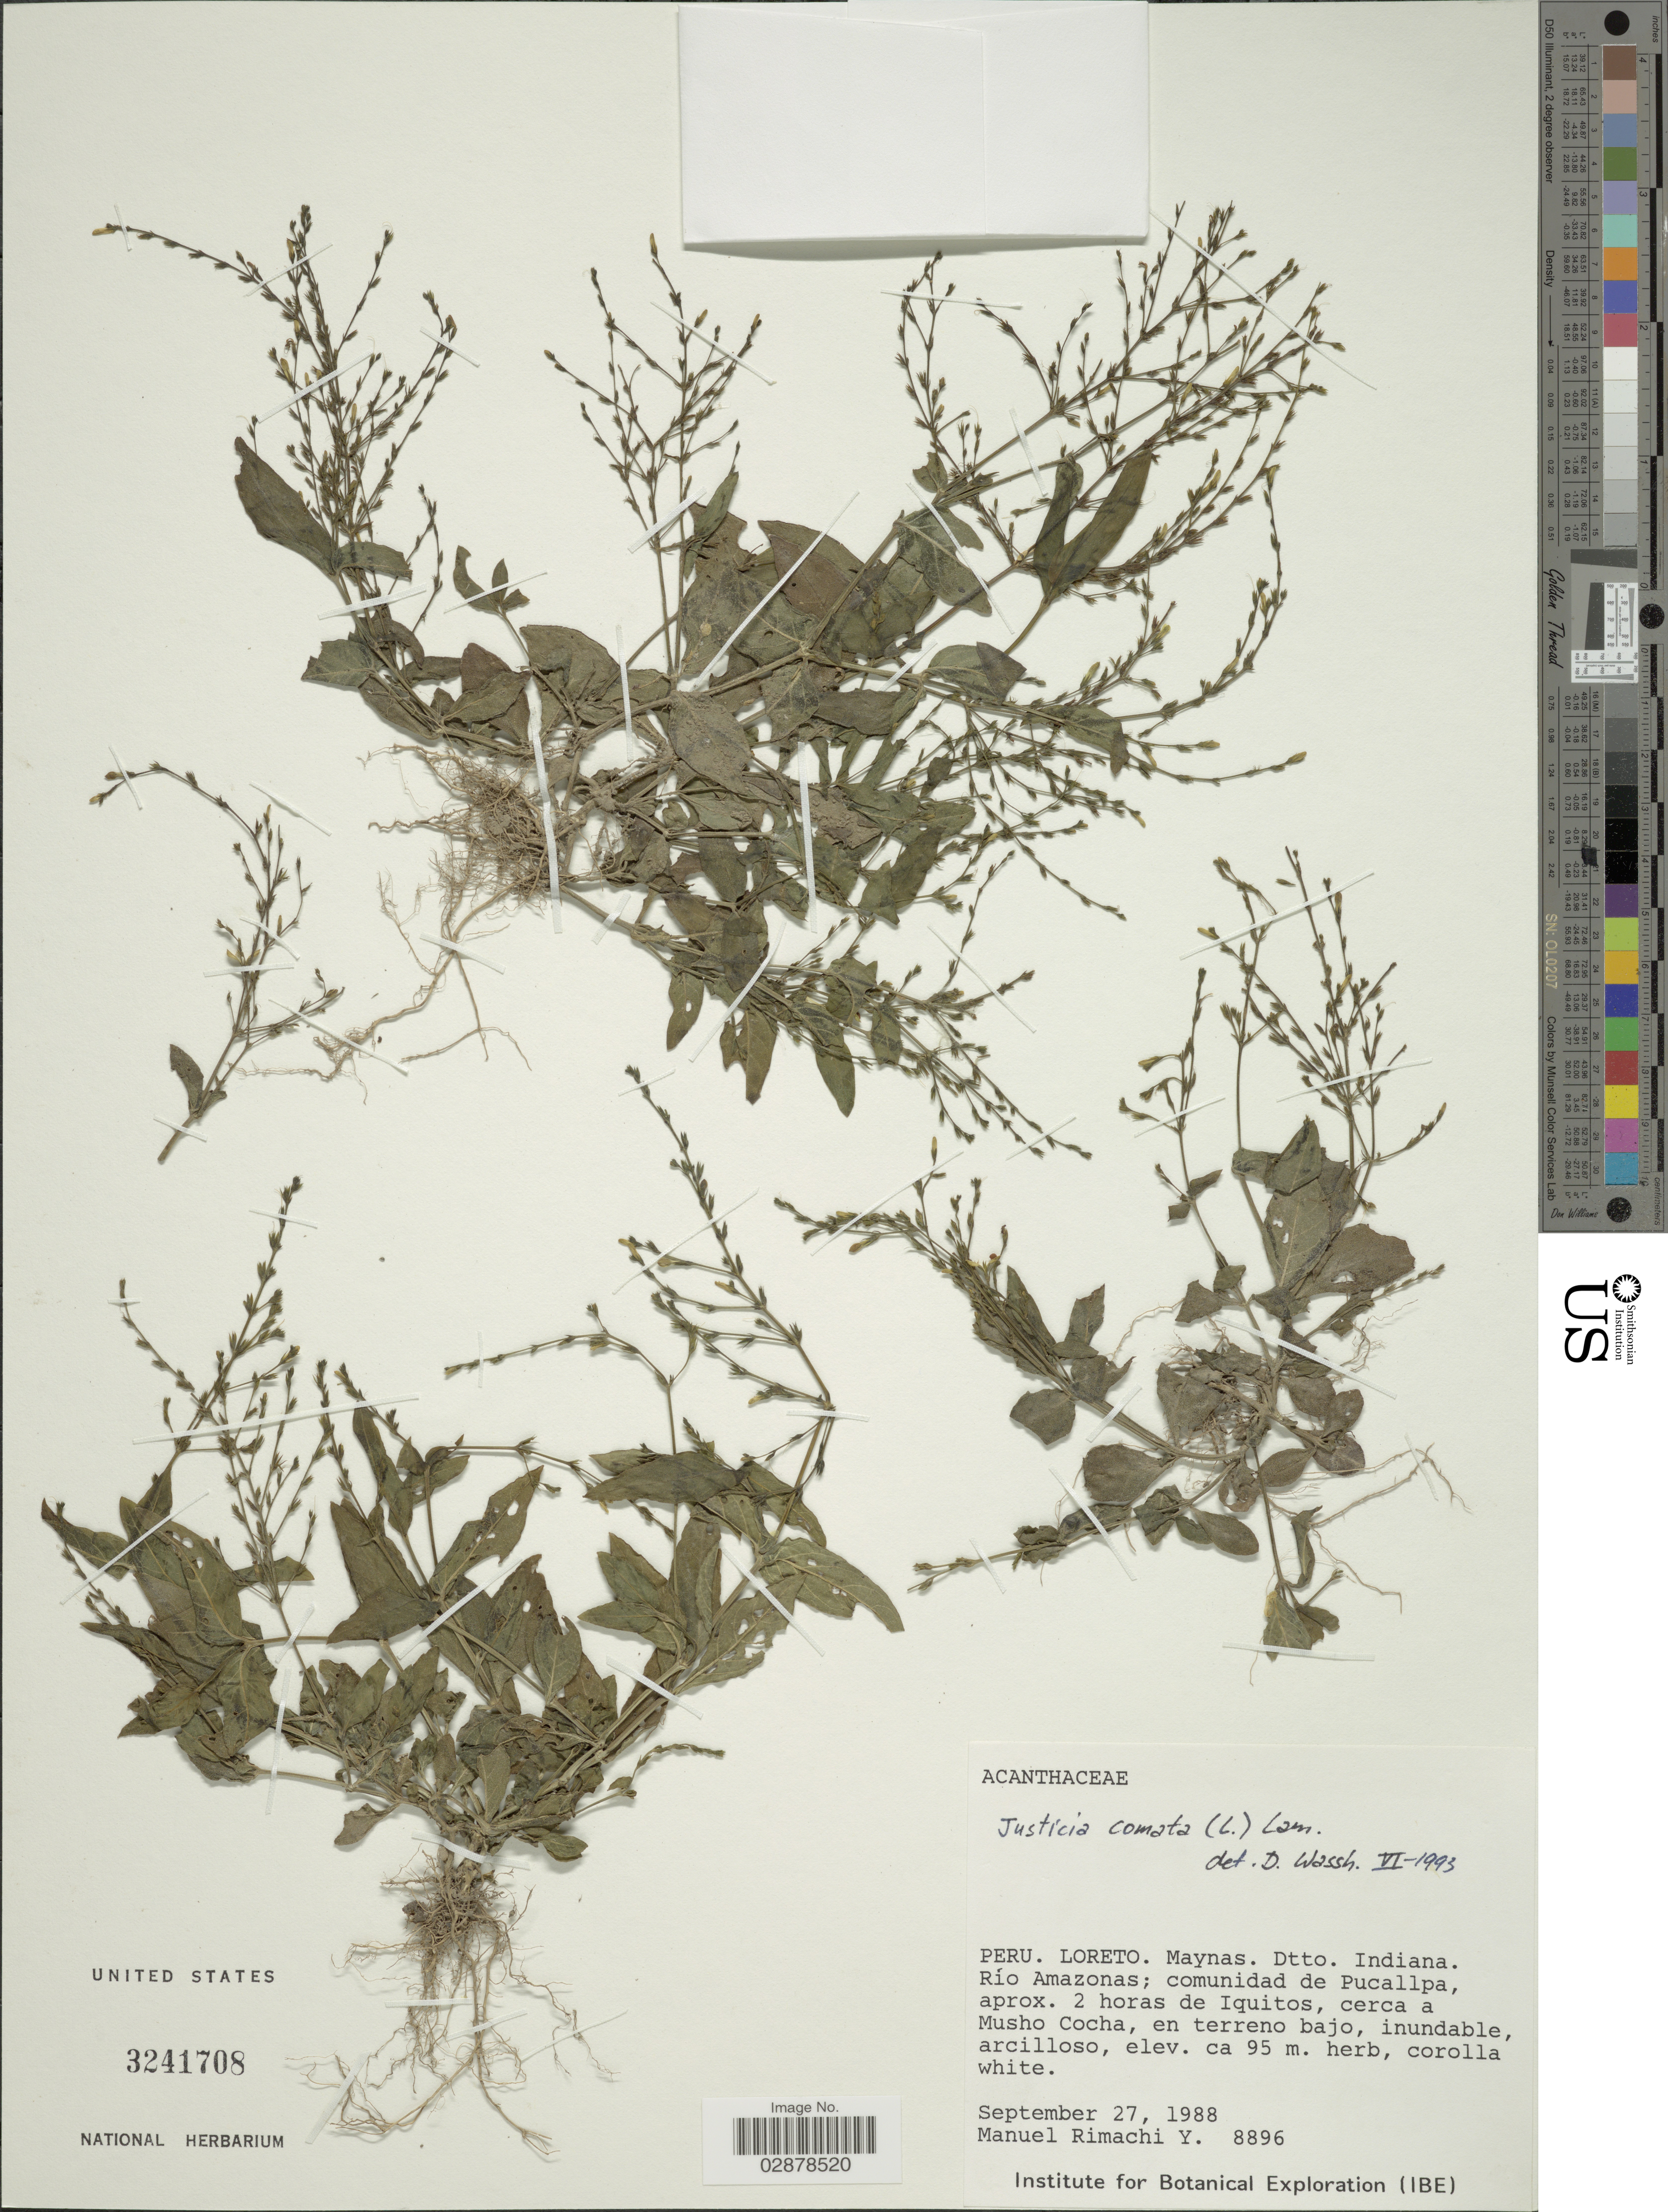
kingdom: Plantae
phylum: Tracheophyta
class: Magnoliopsida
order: Lamiales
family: Acanthaceae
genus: Justicia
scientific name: Justicia comata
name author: (L.) Lam.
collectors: M. Rimachi Y.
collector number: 8896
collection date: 1988-09-27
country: Peru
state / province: Loreto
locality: Maynas. Dtto. Indiana. Río Amazonas; comunidad de Pucallpa, aprox. 2 horas de Iquitos, cerca a Musho Cocha.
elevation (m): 95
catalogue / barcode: US 3241708